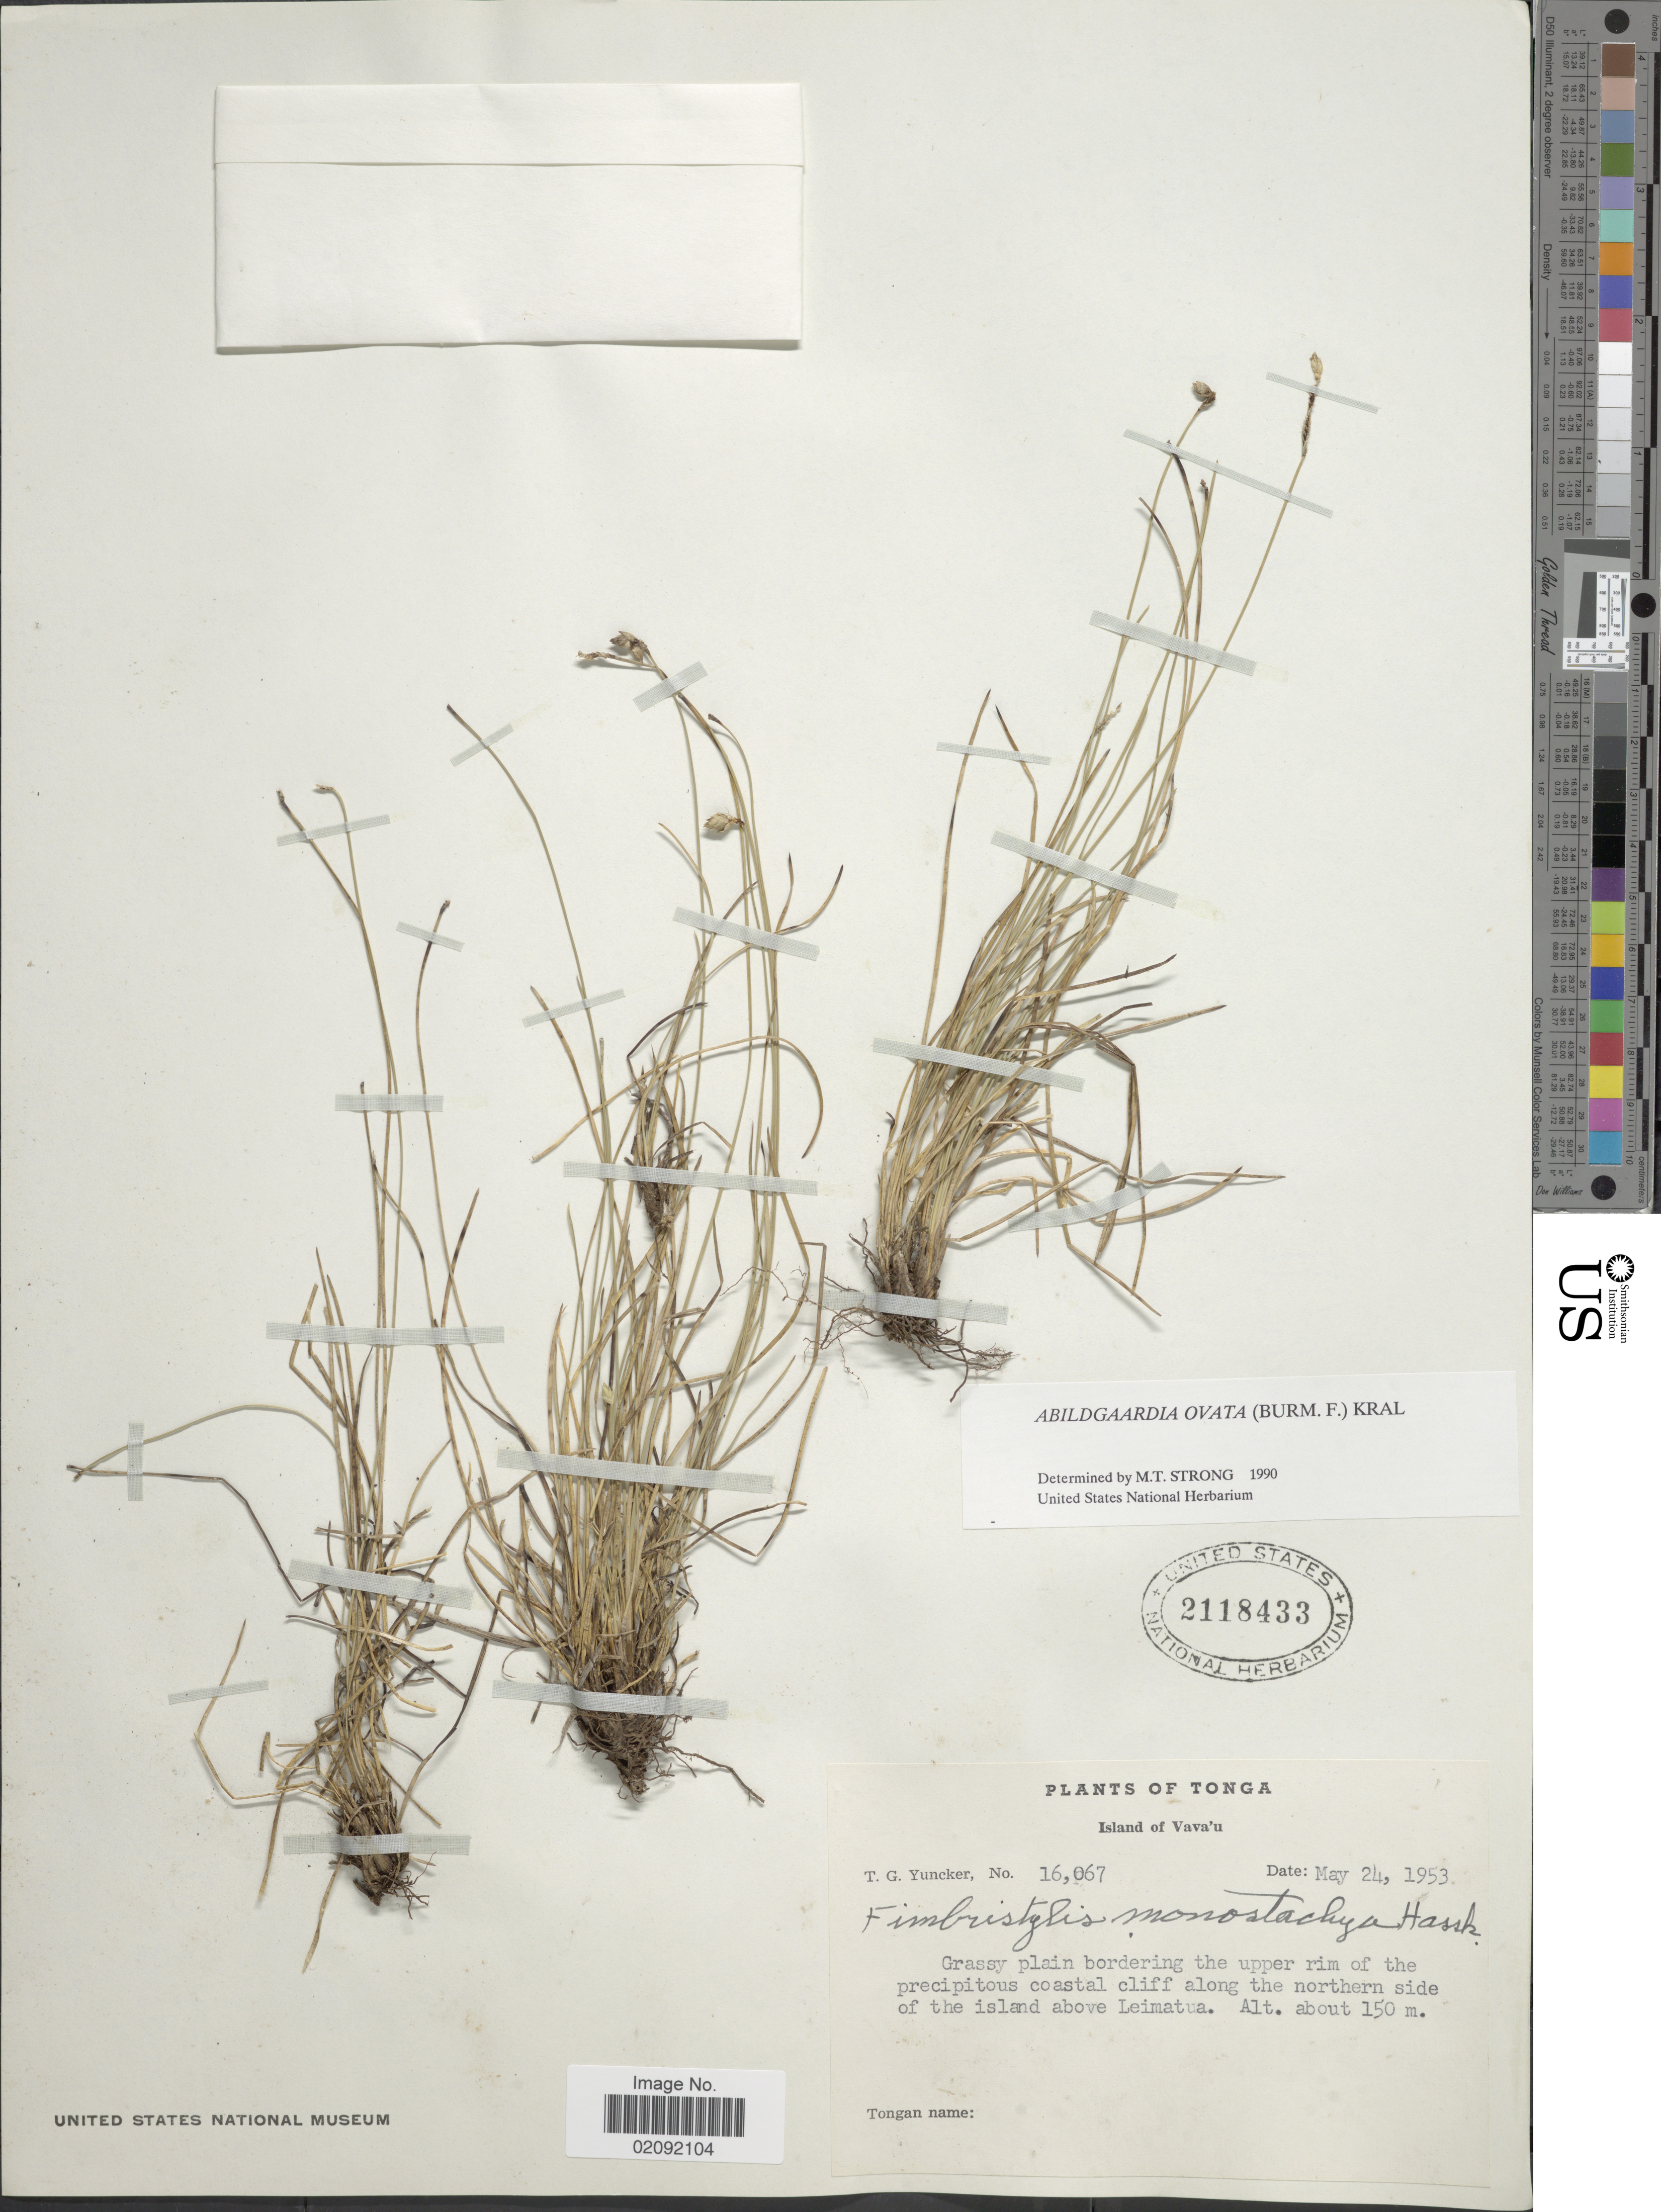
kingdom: Plantae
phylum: Tracheophyta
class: Liliopsida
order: Poales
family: Cyperaceae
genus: Abildgaardia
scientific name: Abildgaardia ovata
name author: (Burm. f.) Kral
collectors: T. G. Yuncker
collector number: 16067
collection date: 1953-05-24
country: Tonga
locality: Vava'u, grassy plain bordering the upper rim of the precipitous coastal cliff along the northern side of the island above Leimatua.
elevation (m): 150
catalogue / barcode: US 2118433